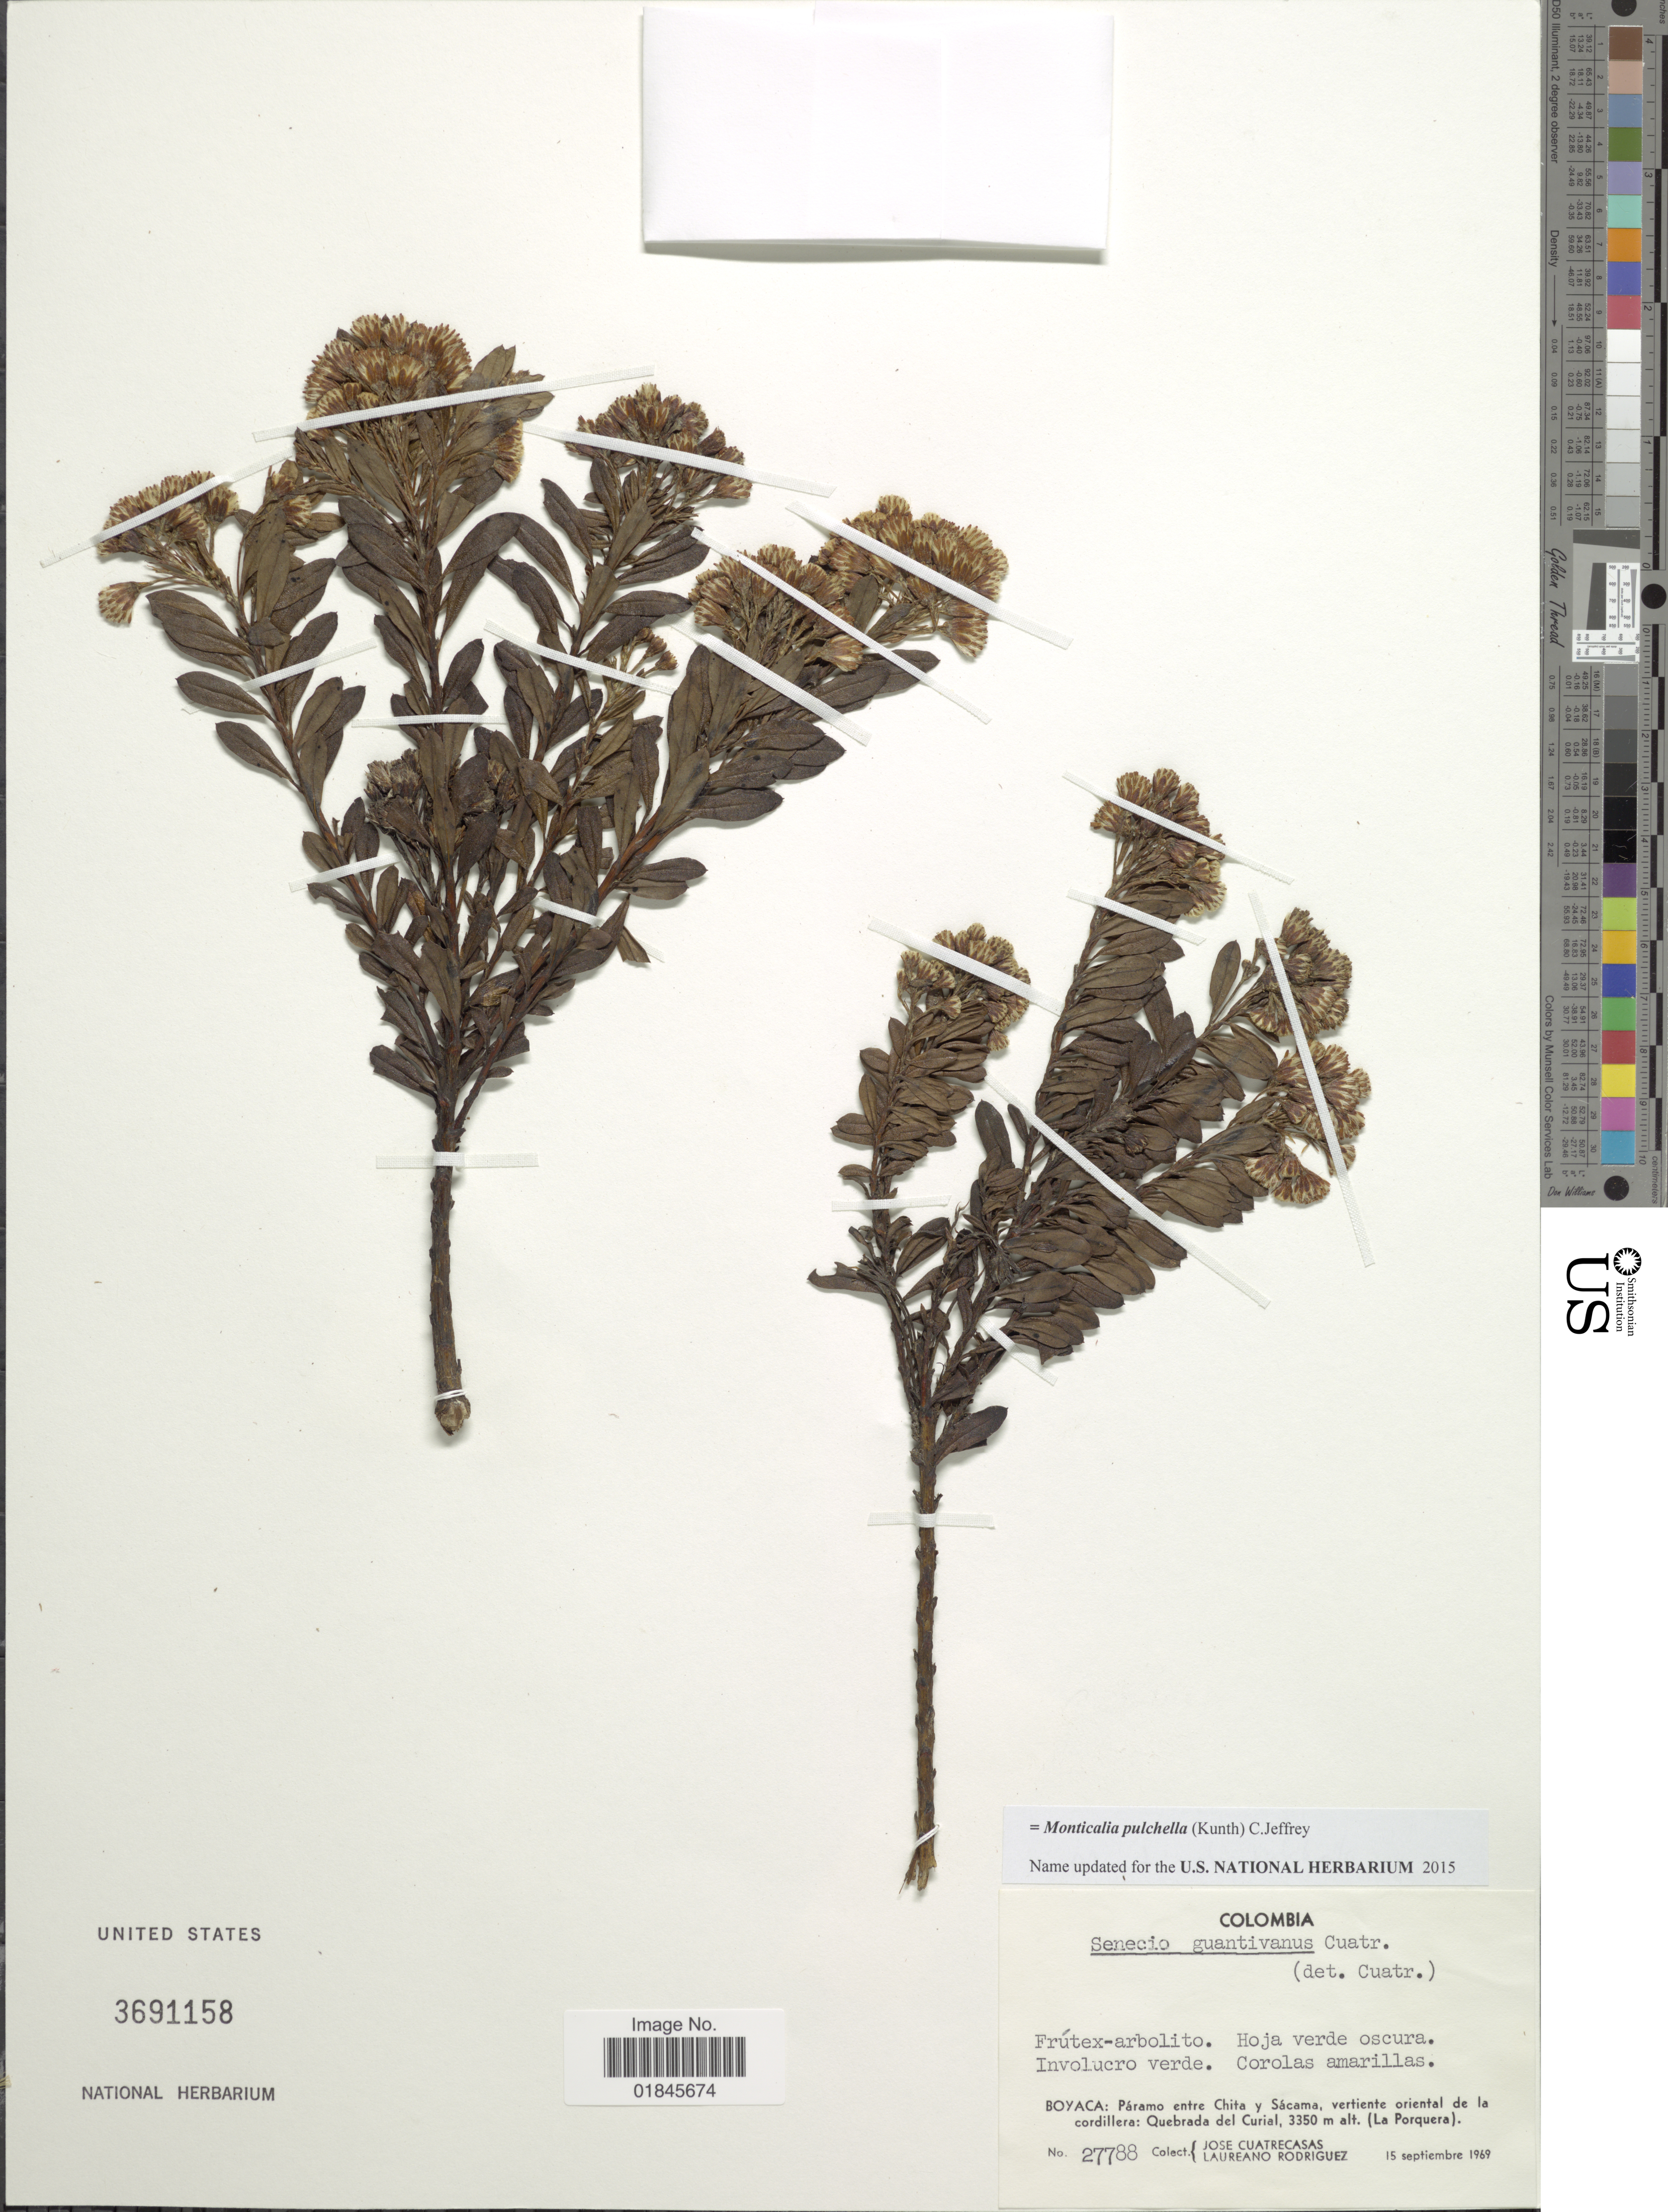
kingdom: Plantae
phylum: Tracheophyta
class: Magnoliopsida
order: Asterales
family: Asteraceae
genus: Pentacalia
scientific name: Pentacalia pulchella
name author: (Kunth) Cuatrec.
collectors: J. Cuatrecasas & L. Rodriguez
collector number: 27788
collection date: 1969-09-15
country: Colombia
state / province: Boyacá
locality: Boyaca: Páramo entre Chita y Sácama, vertiente oriental de la cordillera: Quebrada del Curial (La Porquera)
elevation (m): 3350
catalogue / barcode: US 3691158